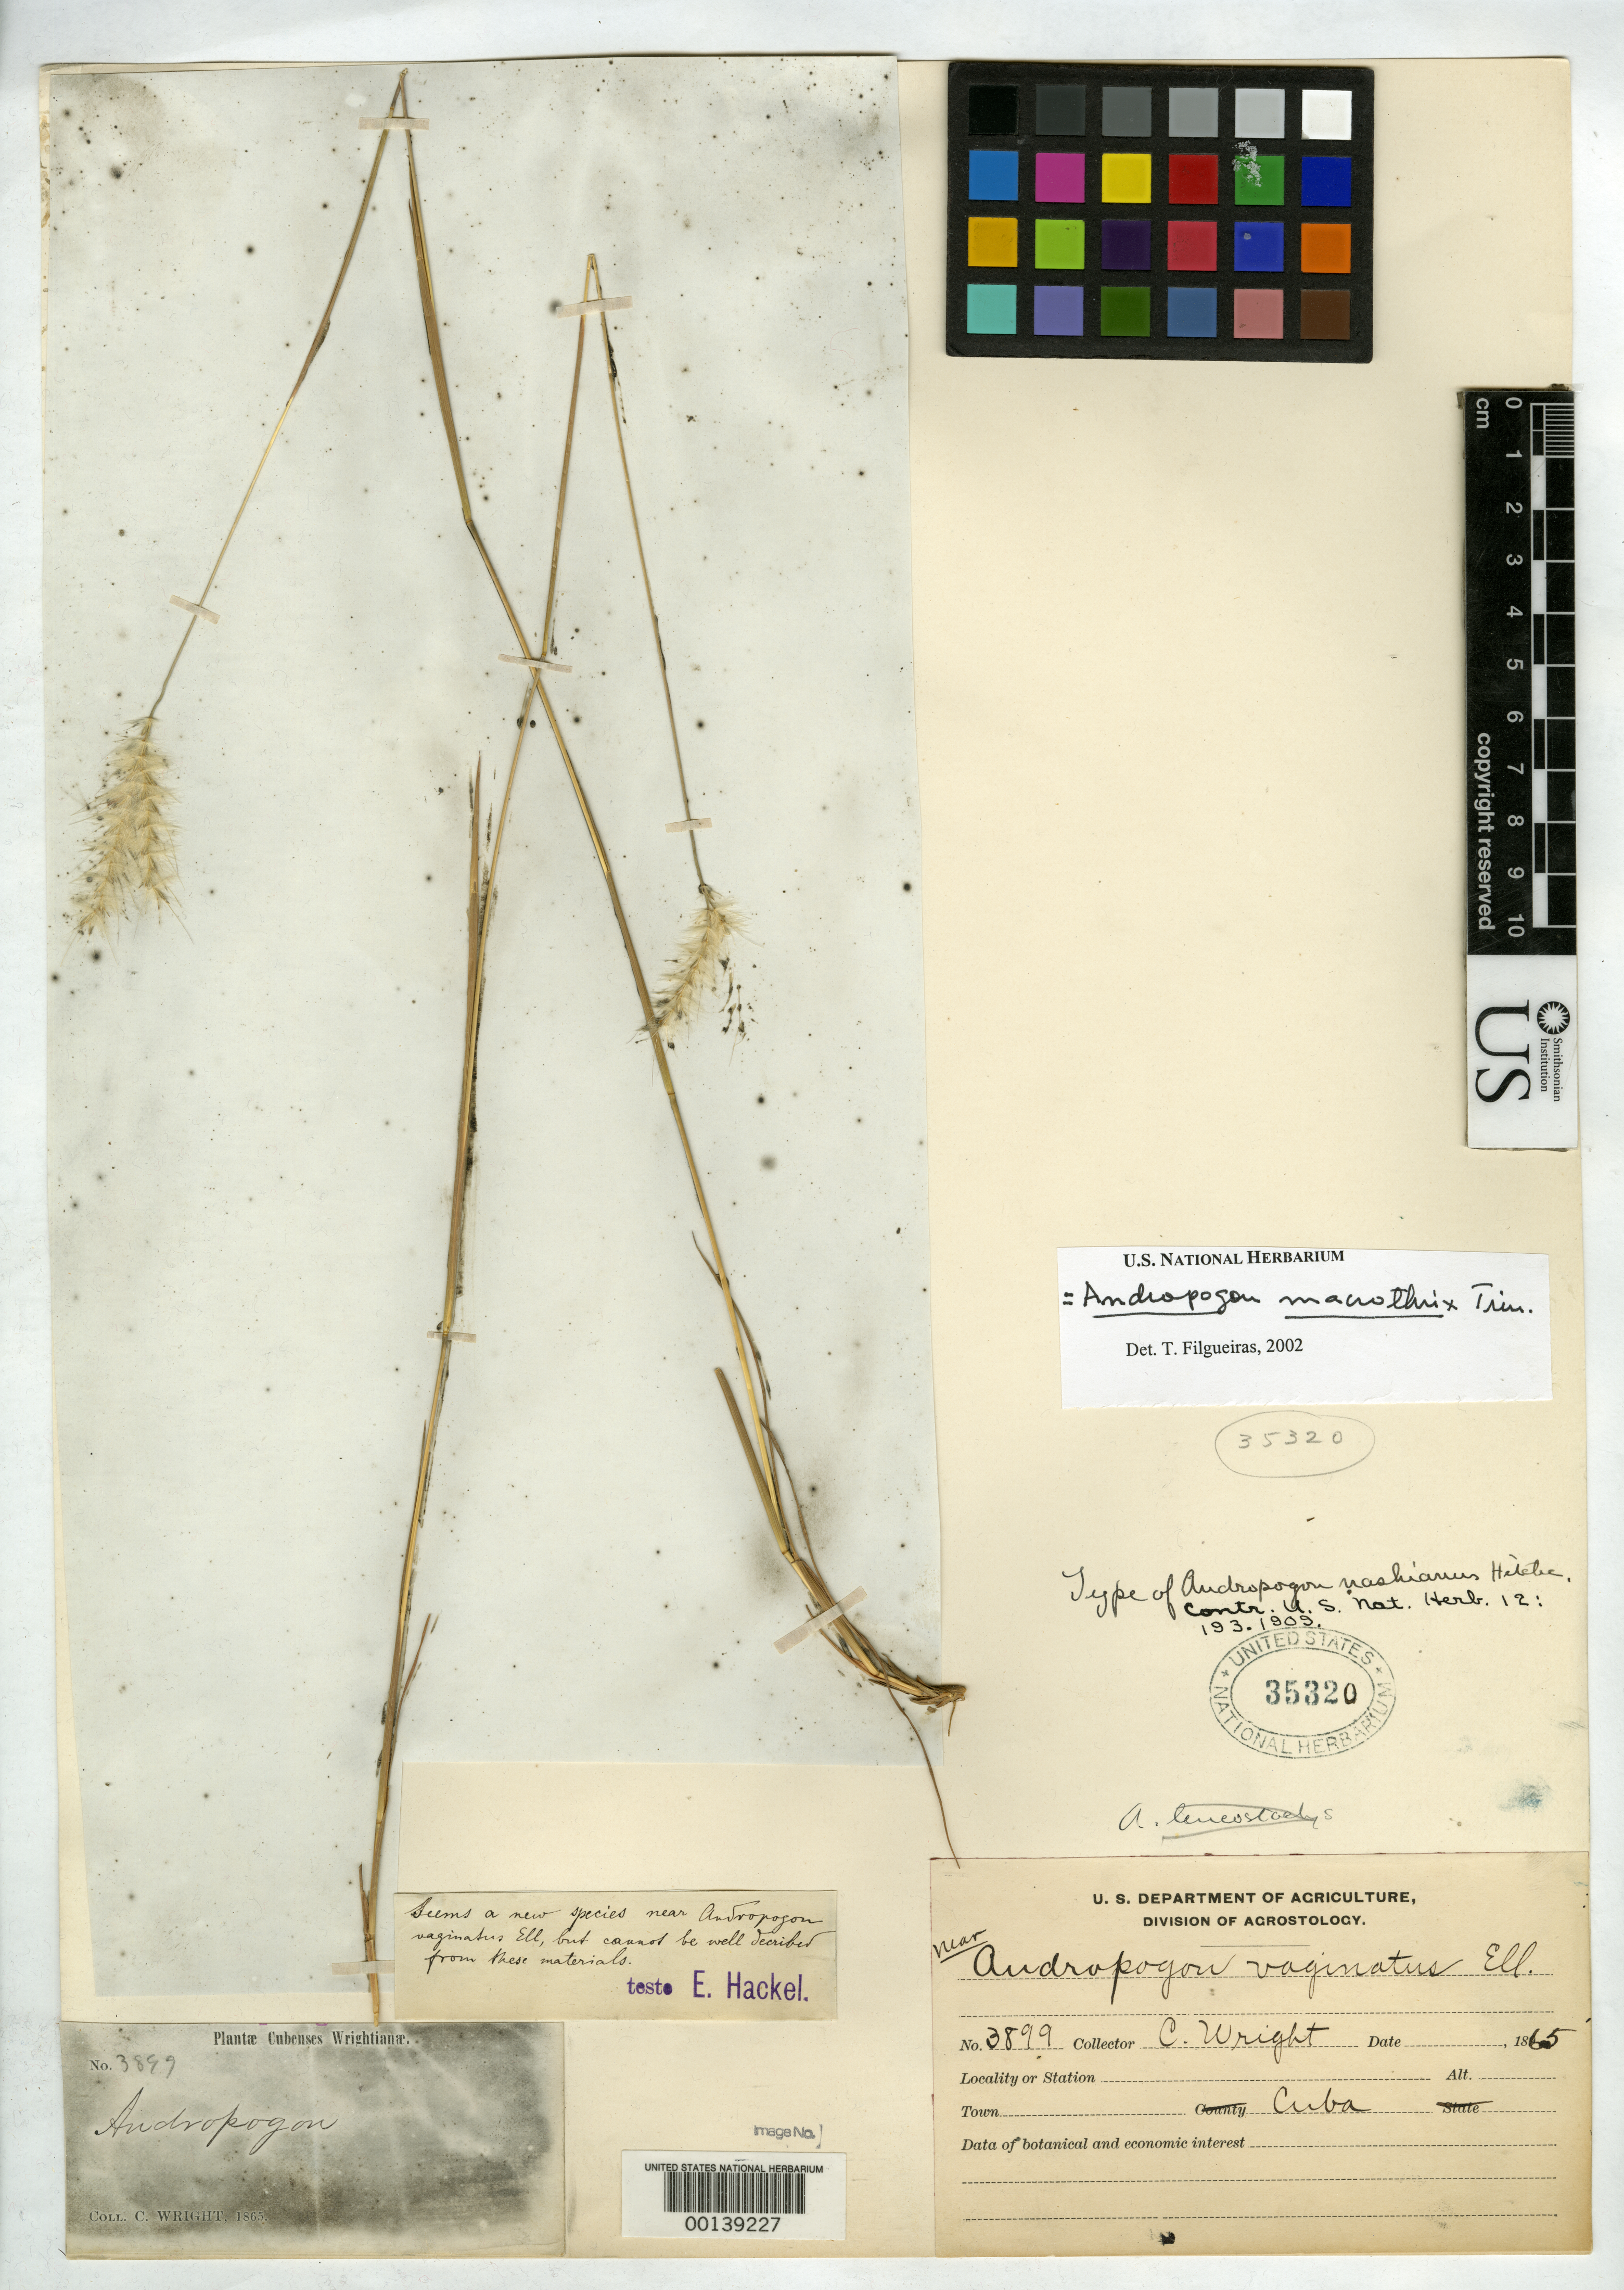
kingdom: Plantae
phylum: Tracheophyta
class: Liliopsida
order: Poales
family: Poaceae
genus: Andropogon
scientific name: Andropogon nashianus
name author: Hitchc.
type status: Holotype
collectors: C. Wright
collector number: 3899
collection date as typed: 1865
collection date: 1865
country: Cuba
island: Greater Antilles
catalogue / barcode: US 35320